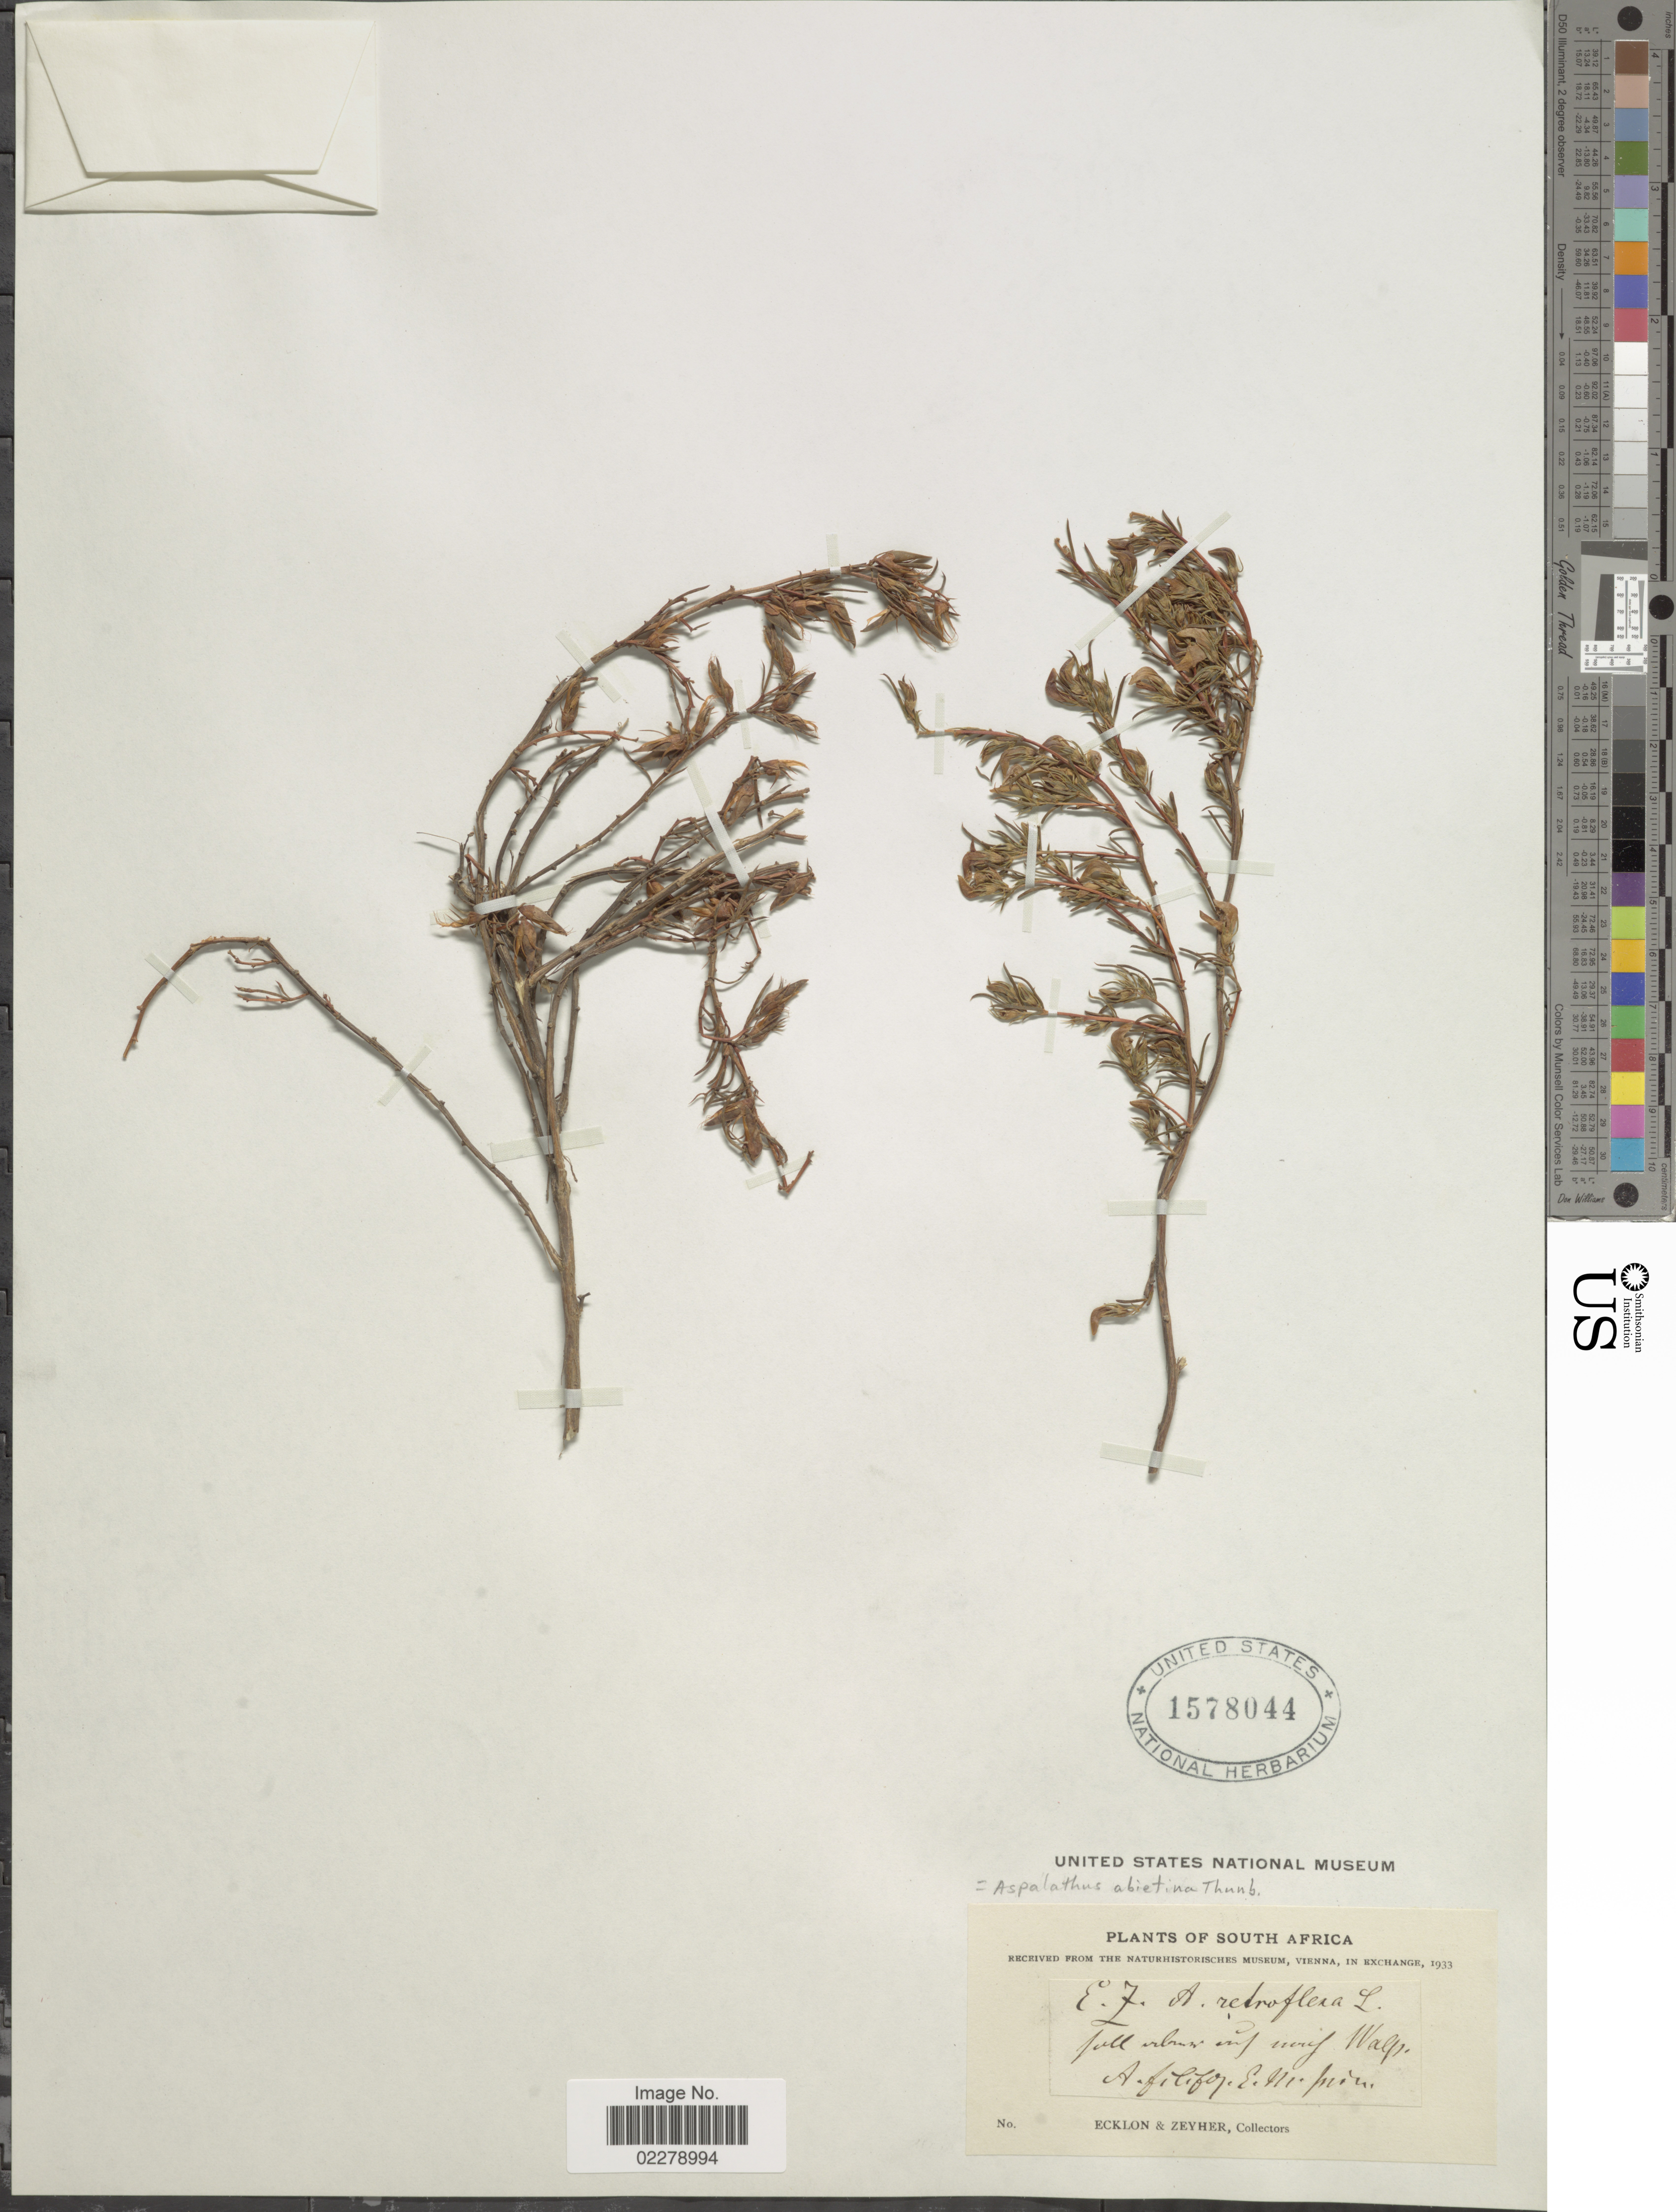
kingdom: Plantae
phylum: Tracheophyta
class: Magnoliopsida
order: Fabales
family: Fabaceae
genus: Aspalathus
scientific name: Aspalathus abietina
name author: Thunb.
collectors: -. Ecklon & -. Zeyher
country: South Africa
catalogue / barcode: US 1578044